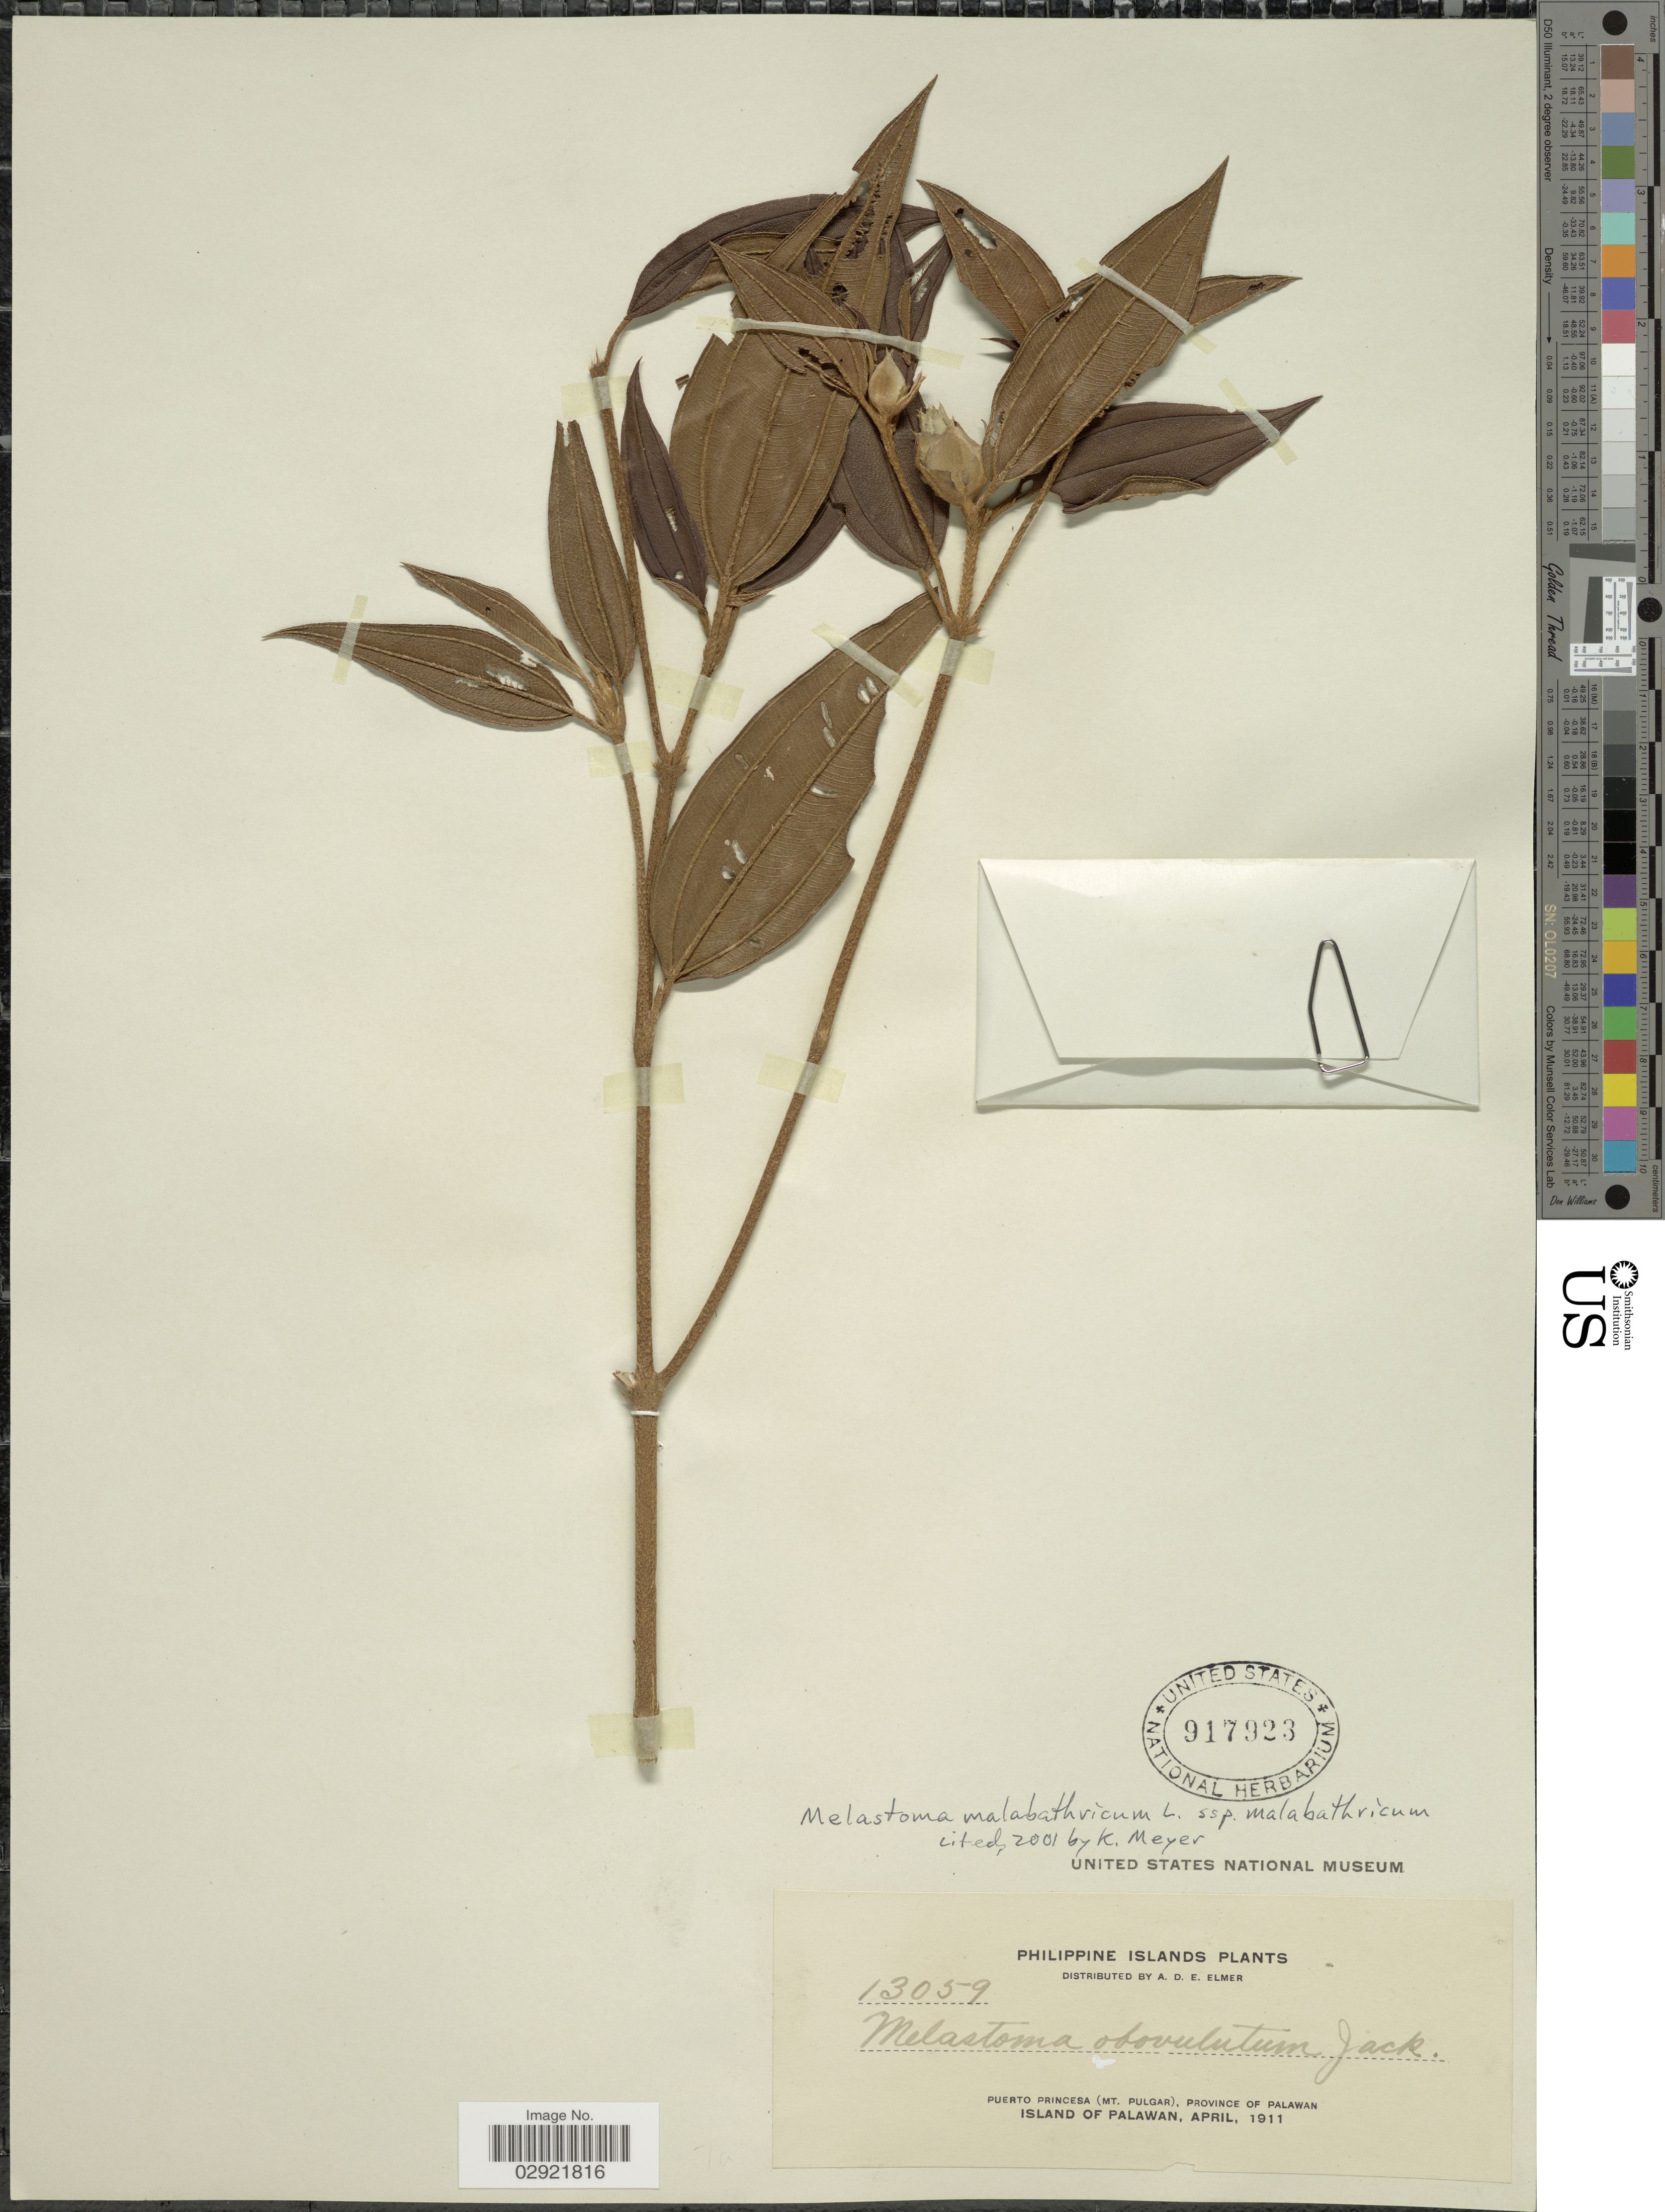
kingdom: Plantae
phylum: Tracheophyta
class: Magnoliopsida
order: Myrtales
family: Melastomataceae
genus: Melastoma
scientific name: Melastoma malabathricum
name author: L.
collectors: A. D. E. Elmer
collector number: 13059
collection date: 1911-04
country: Philippines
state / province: Mimaropa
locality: Philippine Islands. Puerto Princesa (Mt. Pulgar), Province of Palawan. Island of Palawan.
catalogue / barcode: US 917923